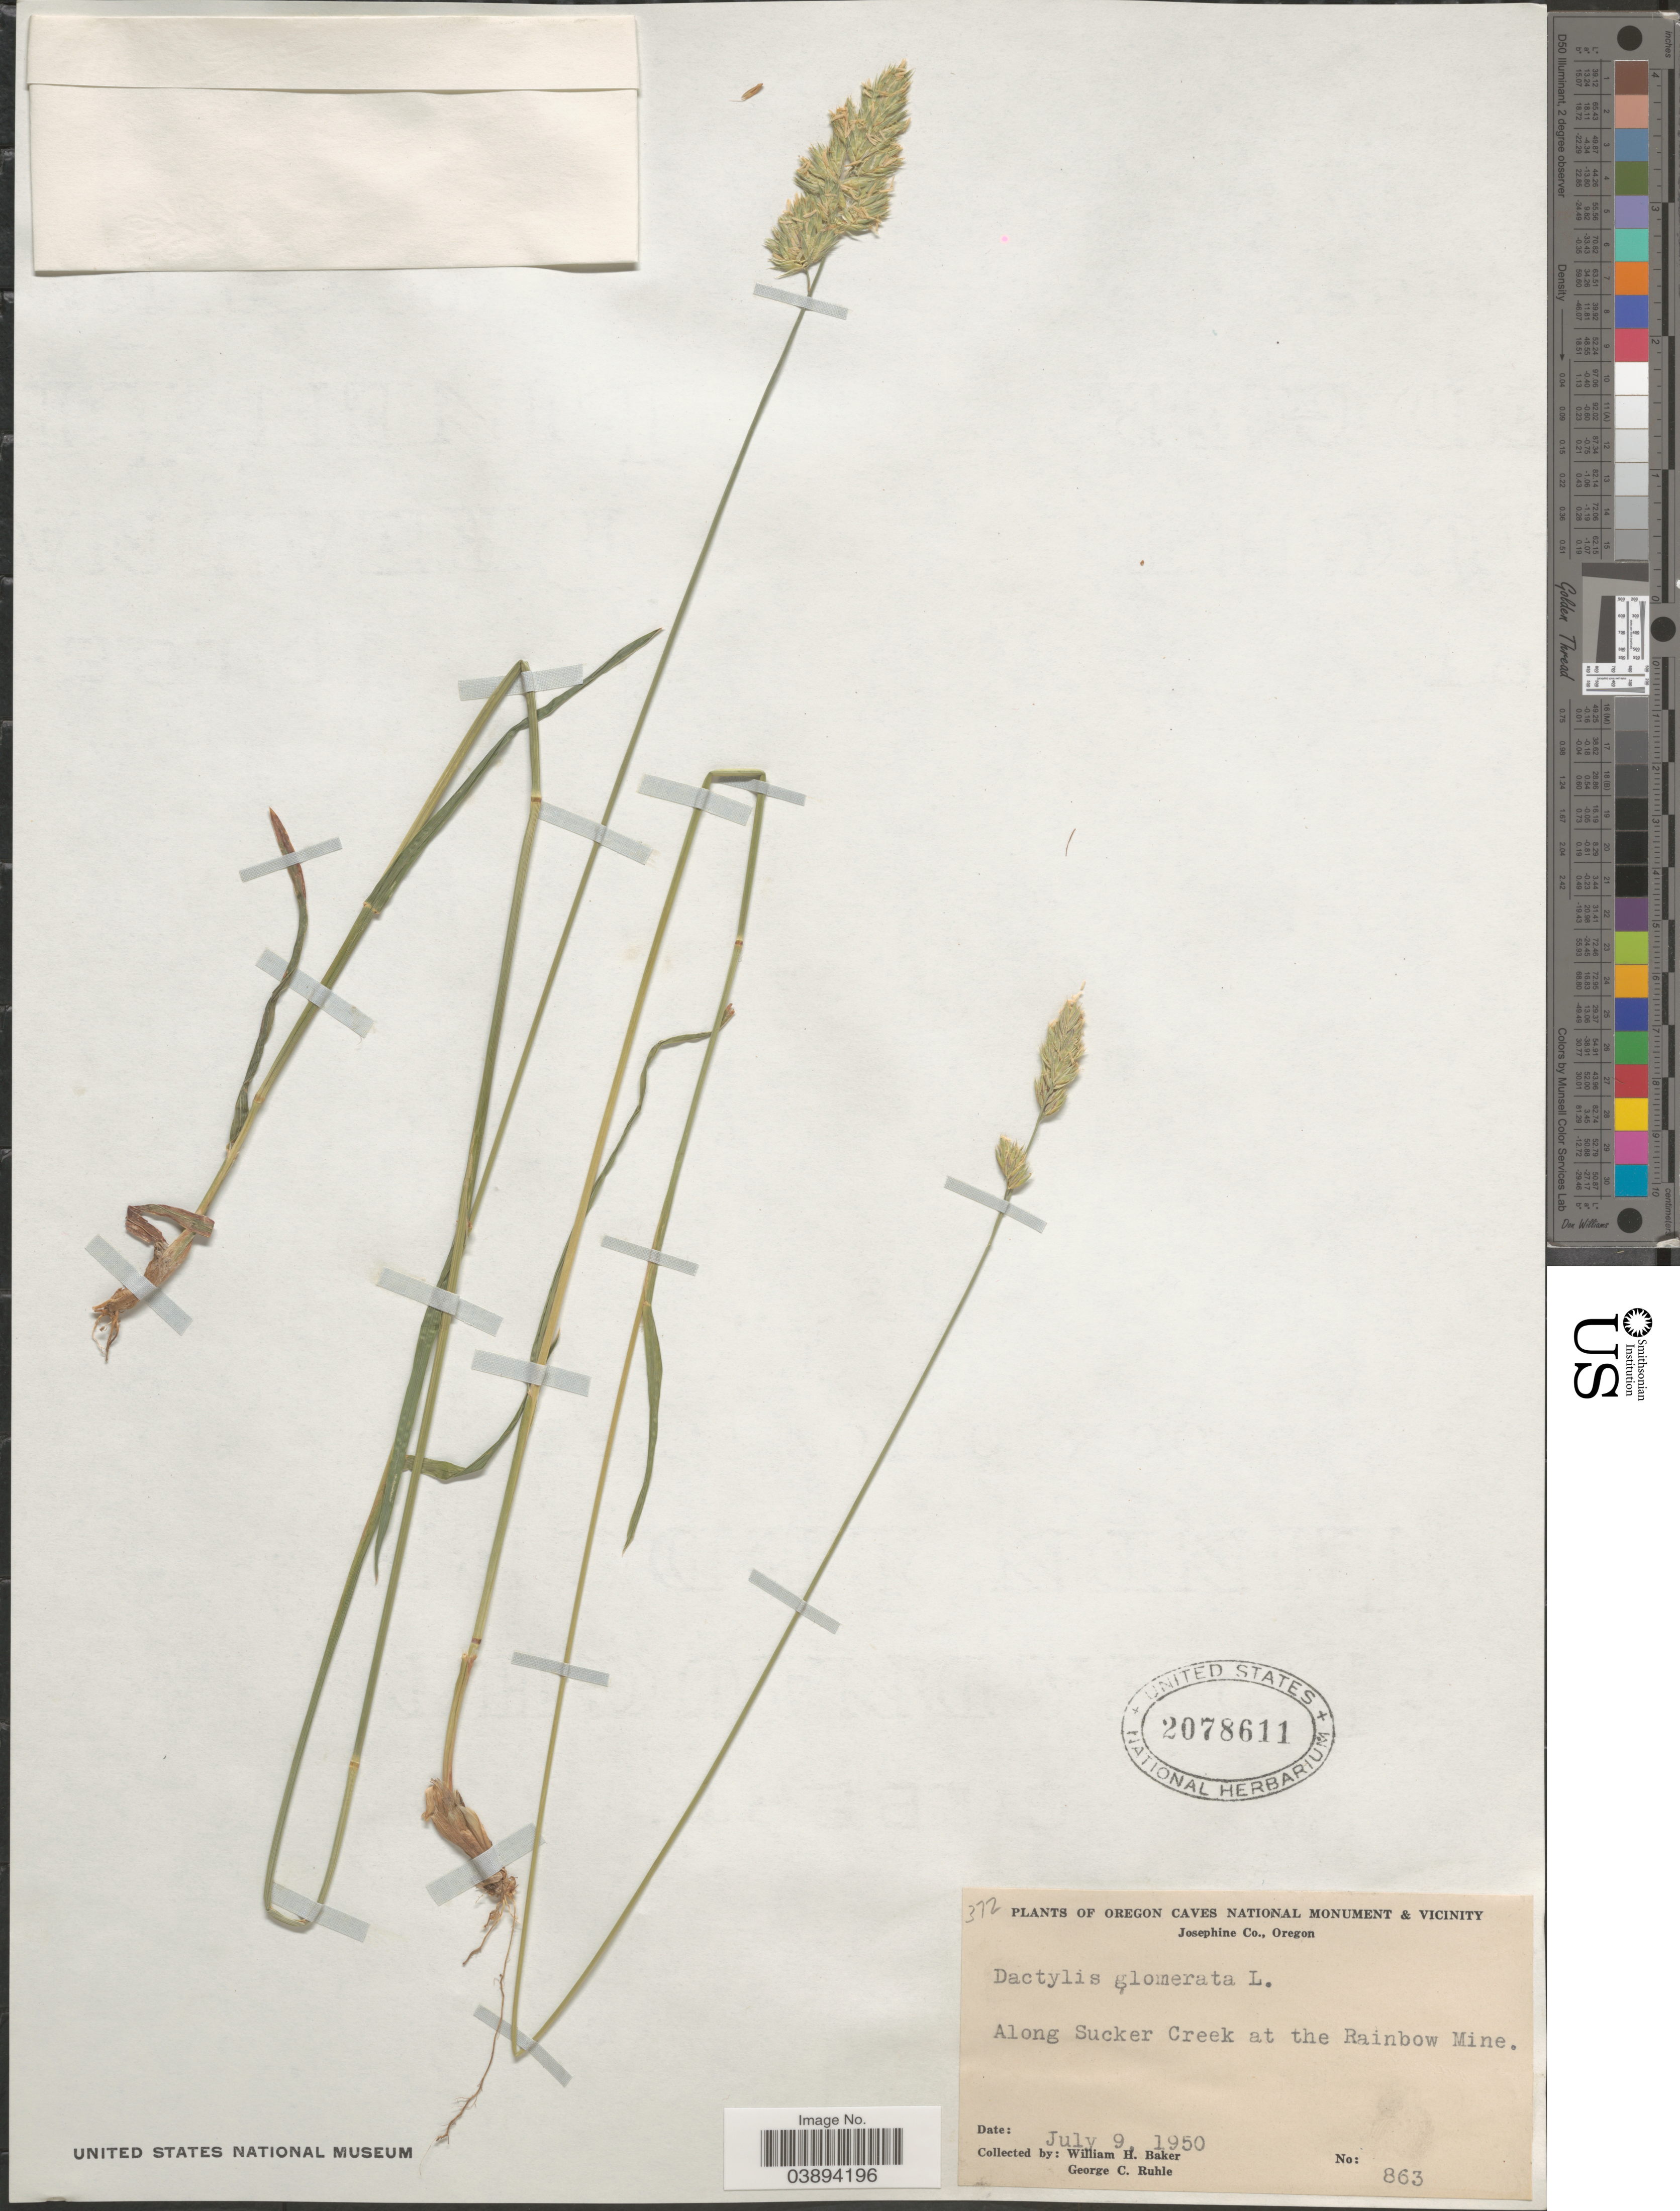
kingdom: Plantae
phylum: Tracheophyta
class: Liliopsida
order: Poales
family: Poaceae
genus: Dactylis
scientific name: Dactylis glomerata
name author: L.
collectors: W. H. Baker & G. Ruhle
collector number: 863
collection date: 1950-07-09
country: United States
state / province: Oregon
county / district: Josephine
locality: Oregon Caves National Monument & vicinity. Josephine Co. Along Sucker Creek at the Rainbow Mine.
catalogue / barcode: US 2078611